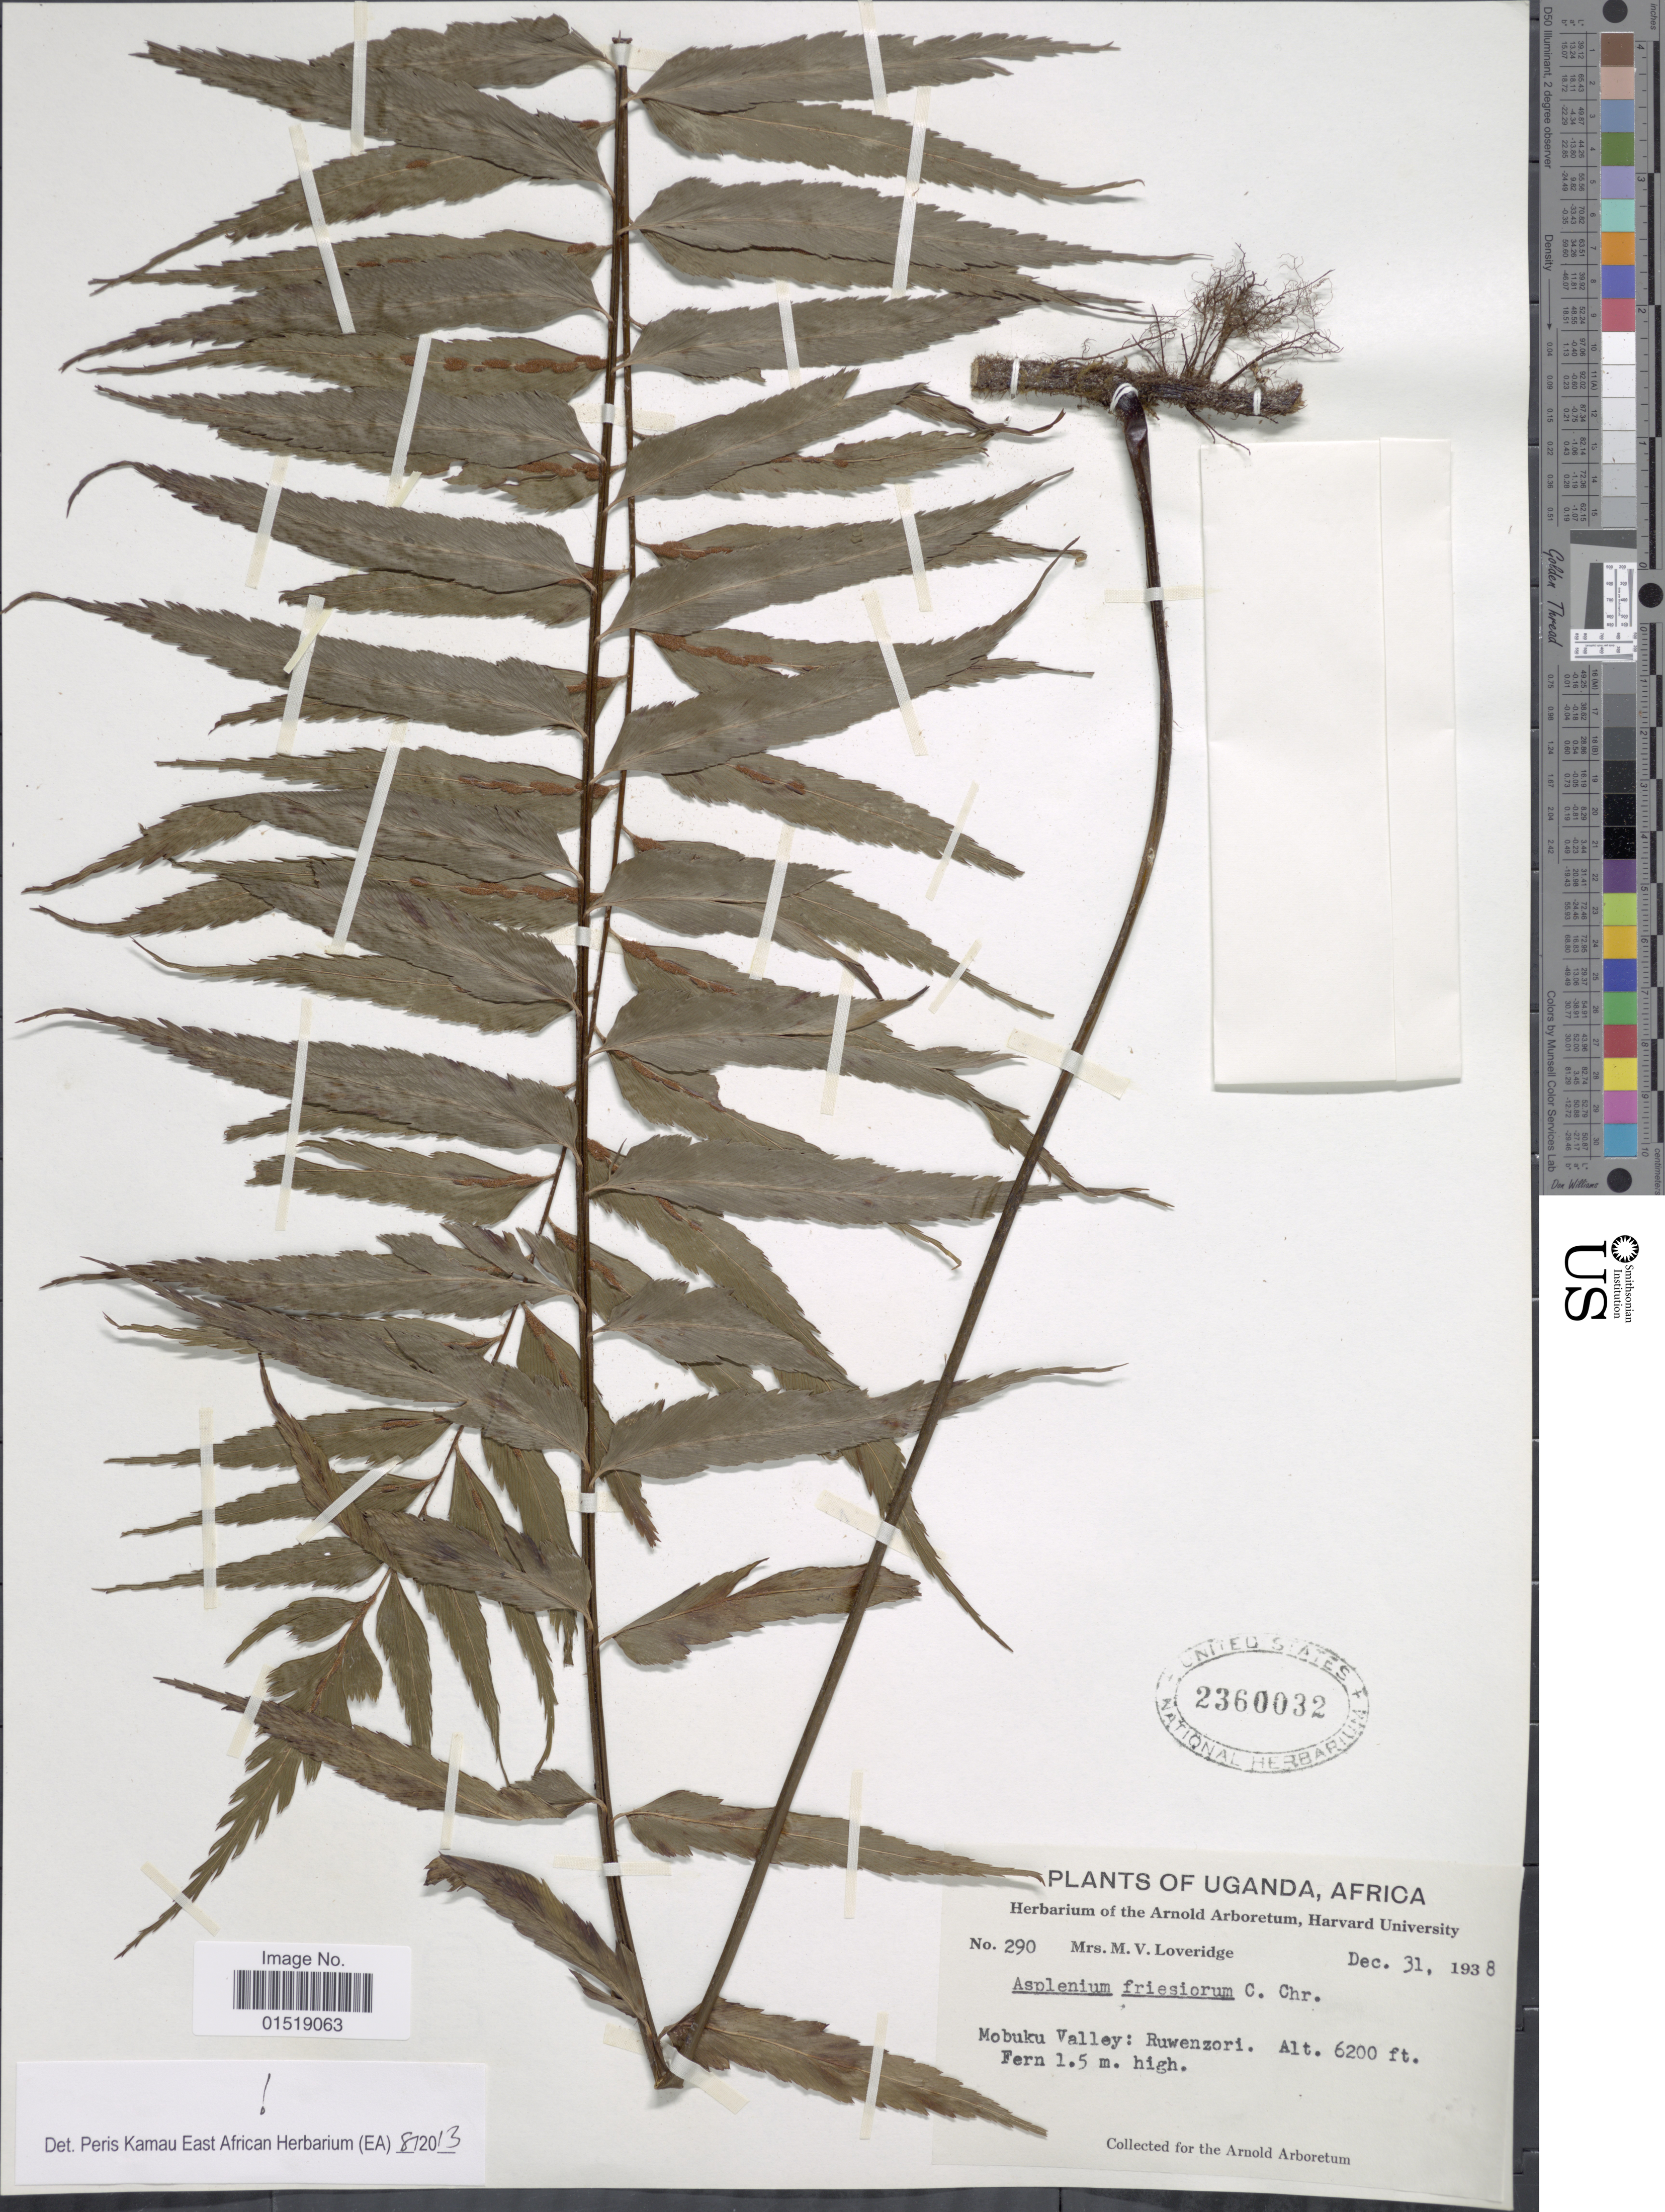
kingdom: Plantae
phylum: Tracheophyta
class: Polypodiopsida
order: Polypodiales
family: Aspleniaceae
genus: Asplenium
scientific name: Asplenium friesiorum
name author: C. Chr.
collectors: M. Loveridge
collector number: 290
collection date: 1938-12-31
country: Uganda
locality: Mobuku Valley: Ruwenzori.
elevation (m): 1890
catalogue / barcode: US 2360032